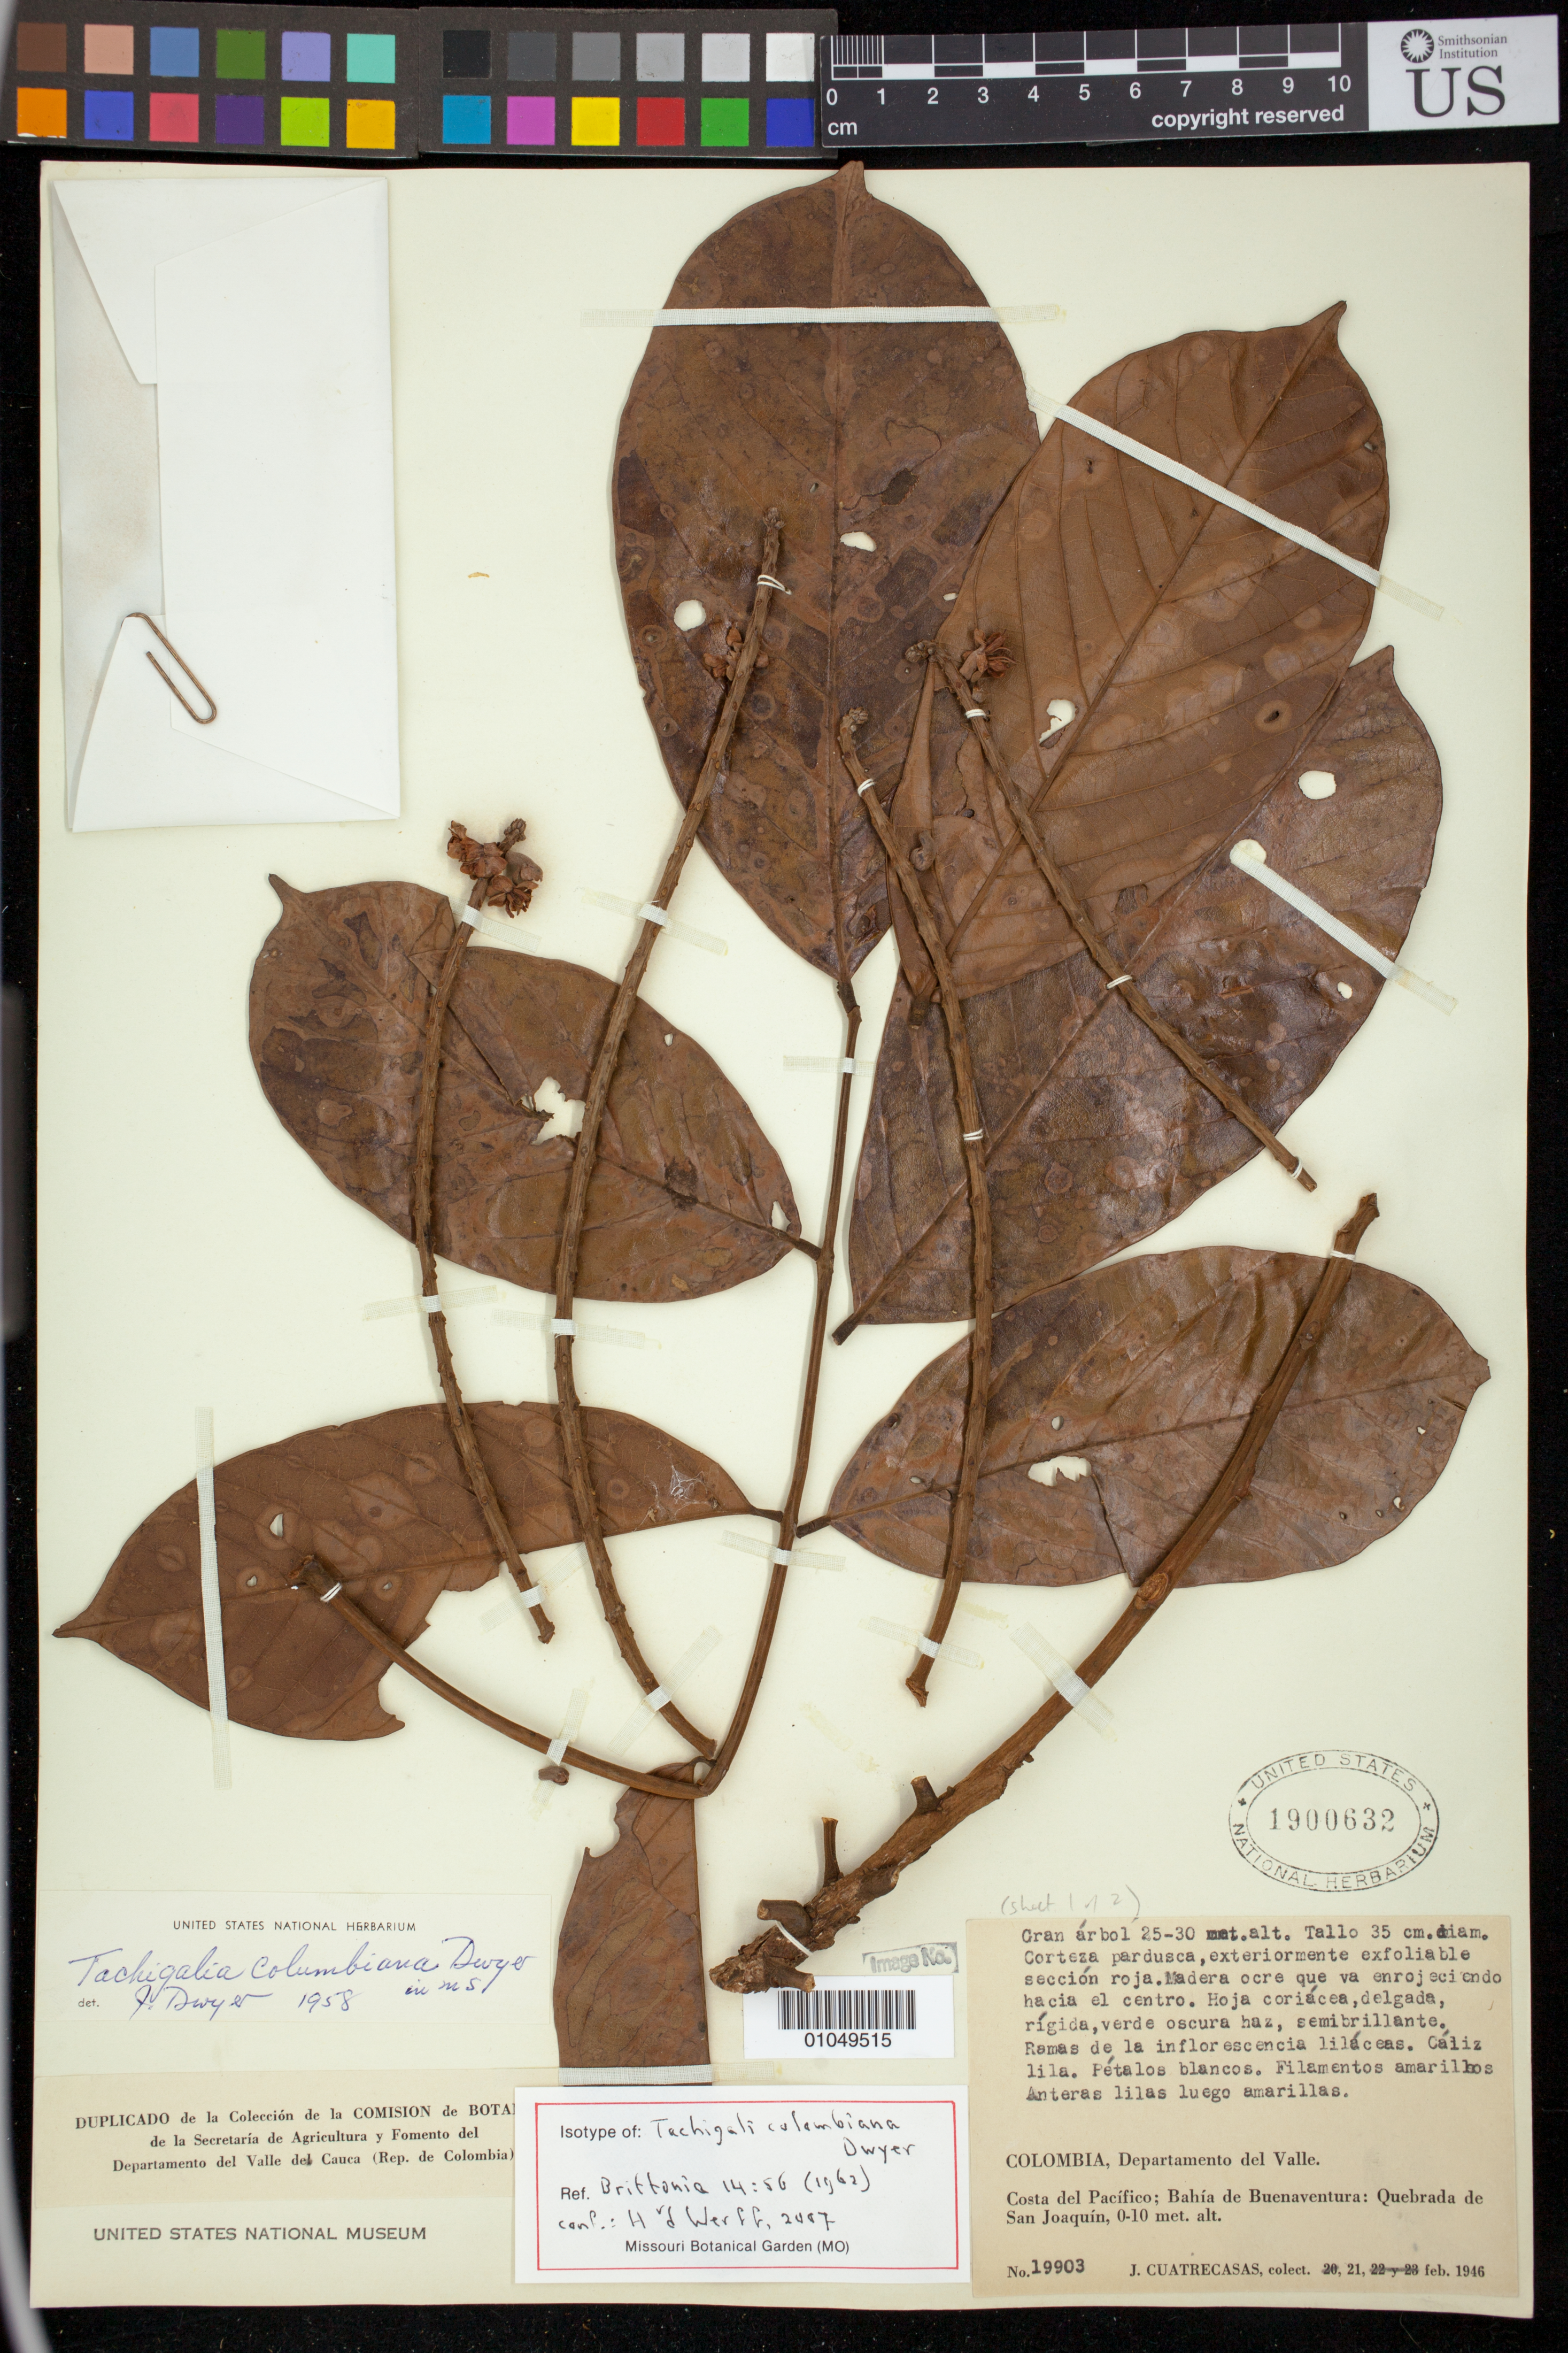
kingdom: Plantae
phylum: Tracheophyta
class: Magnoliopsida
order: Fabales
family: Fabaceae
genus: Tachigali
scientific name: Tachigali colombiana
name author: Dwyer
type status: Isotype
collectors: J. Cuatrecasas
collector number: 19903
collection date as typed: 21 Feb 1946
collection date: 1946-02-21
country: Colombia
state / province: Valle del Cauca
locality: Costa del Pacifico, Bahía de Buenaventura, Quebrada de San Joaquín.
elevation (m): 0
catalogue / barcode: US 1900632